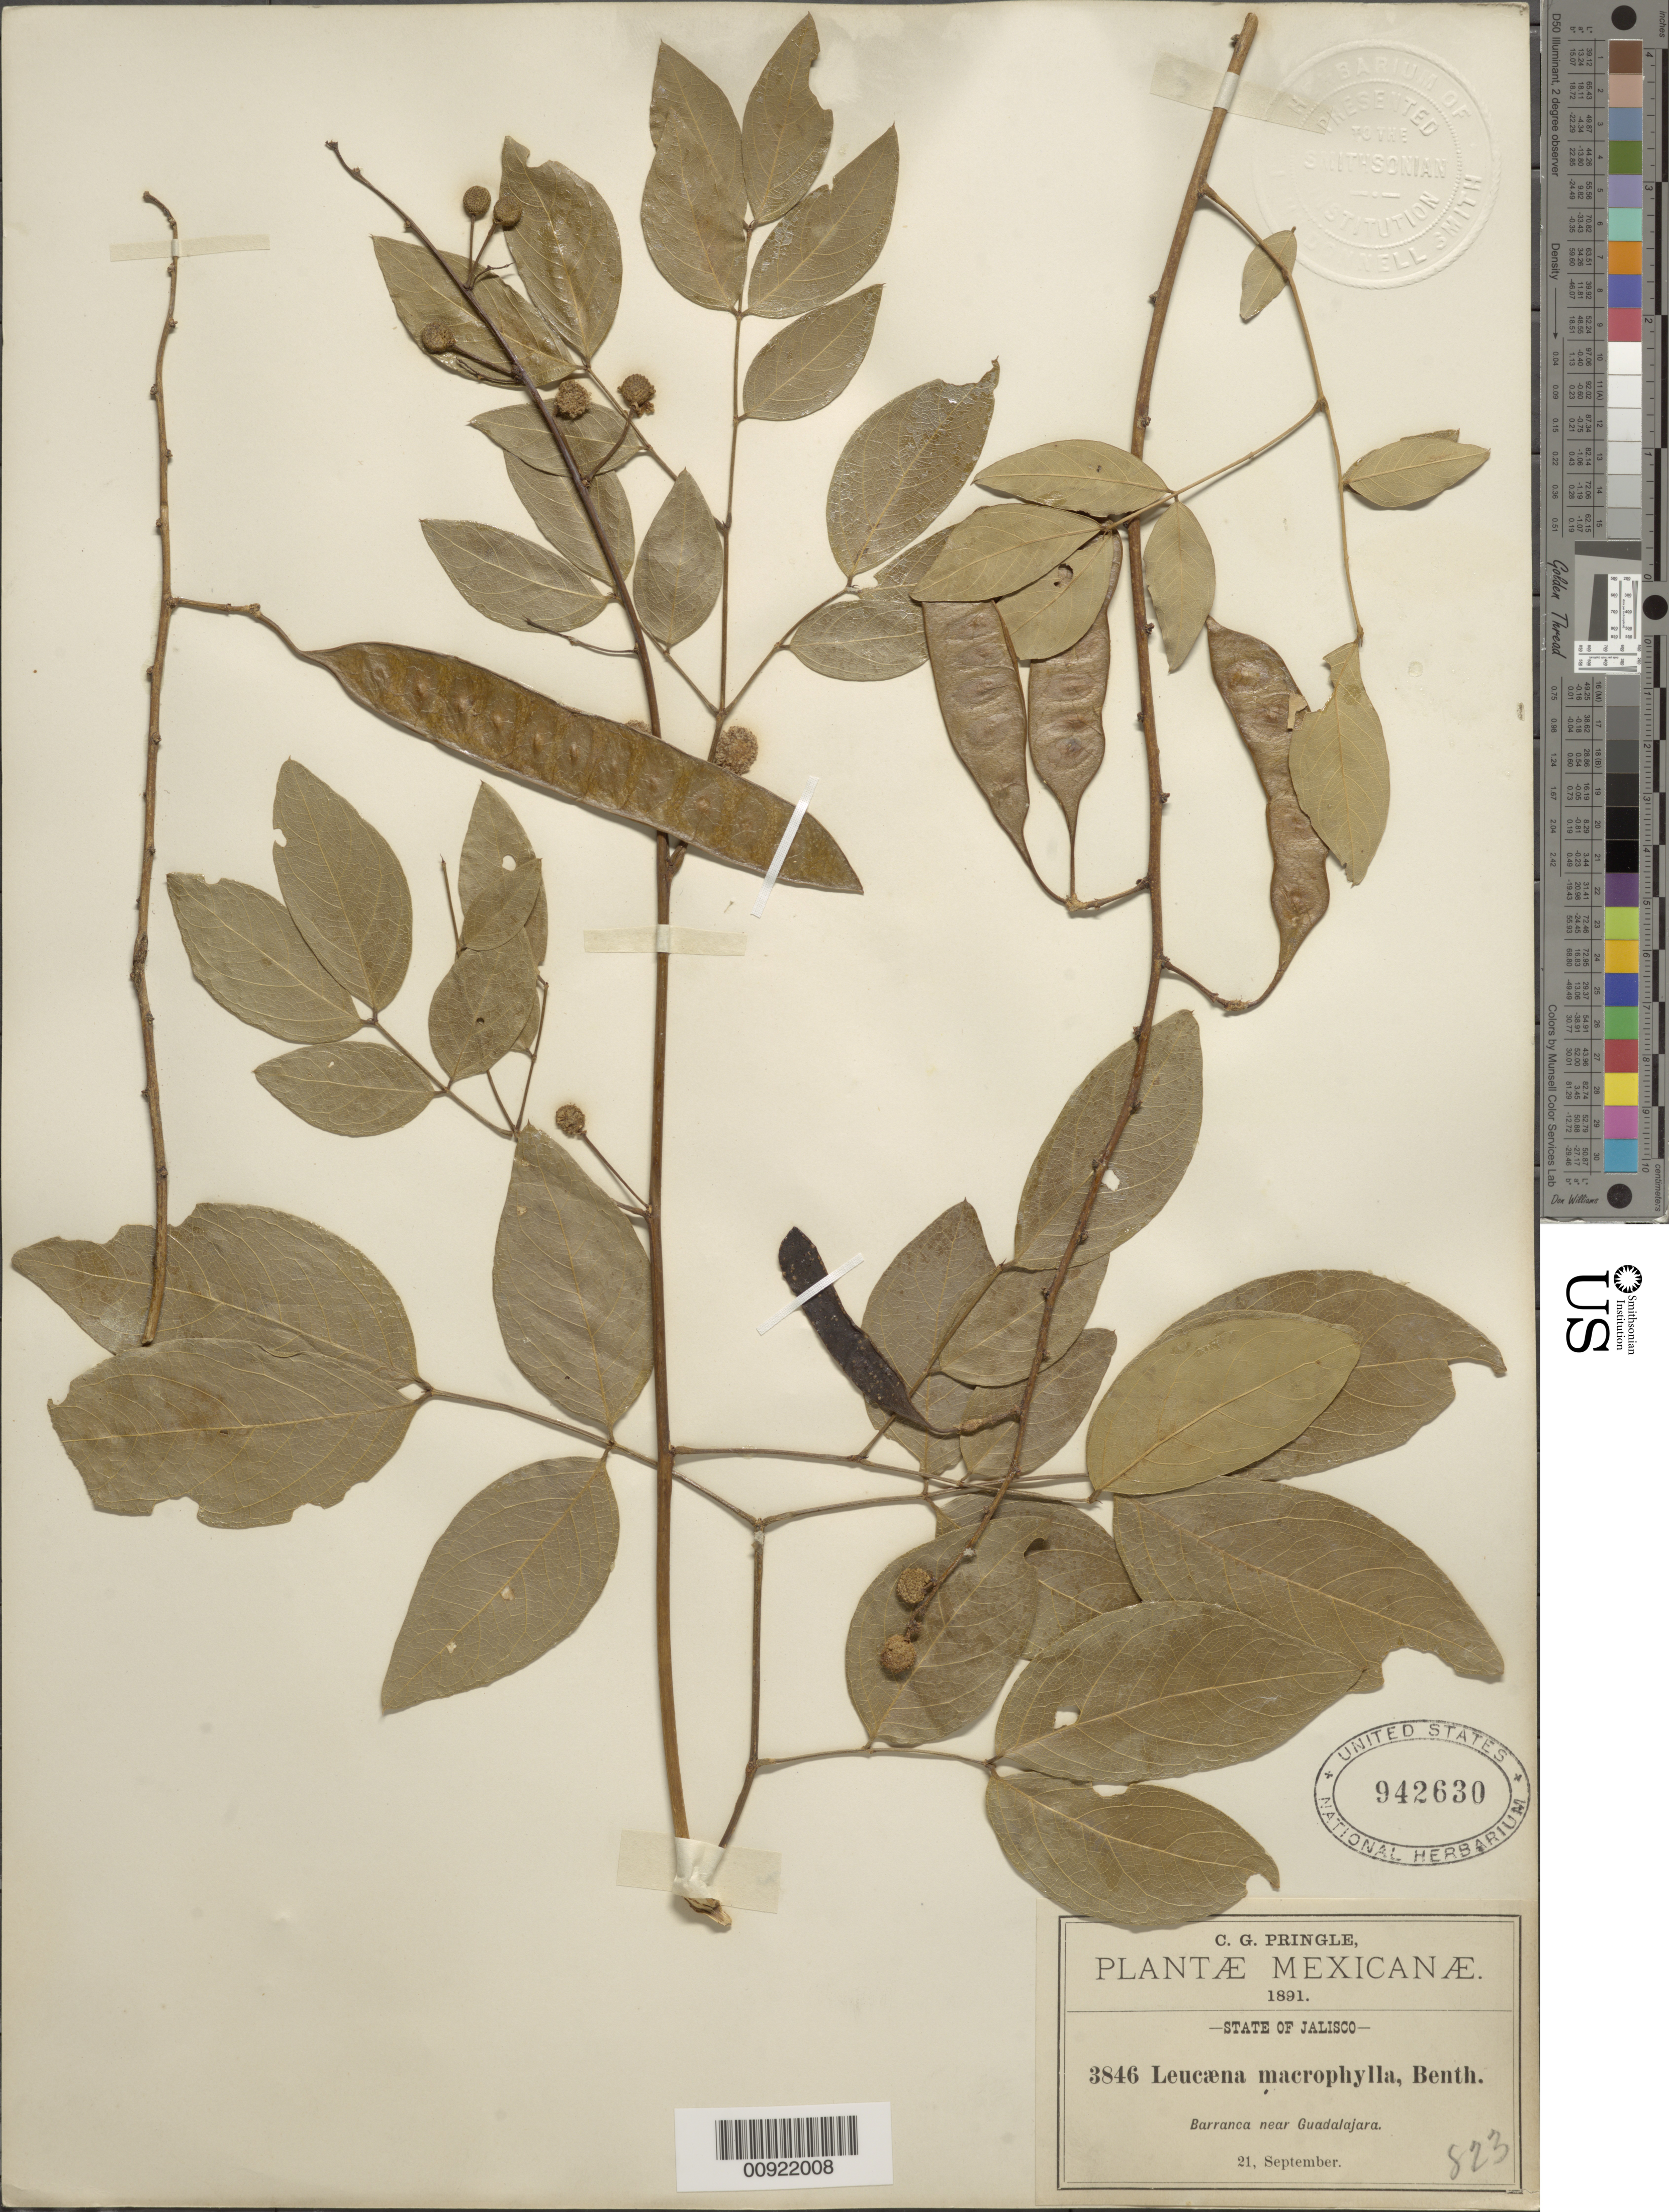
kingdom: Plantae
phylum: Tracheophyta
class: Magnoliopsida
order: Fabales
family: Fabaceae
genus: Leucaena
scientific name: Leucaena macrophylla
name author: Benth.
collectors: C. G. Pringle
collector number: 3846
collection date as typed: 21 Sep 1891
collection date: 1891-09-21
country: Mexico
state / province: Jalisco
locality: Barranca near Guadalajara.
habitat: Barranca.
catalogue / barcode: US 942630